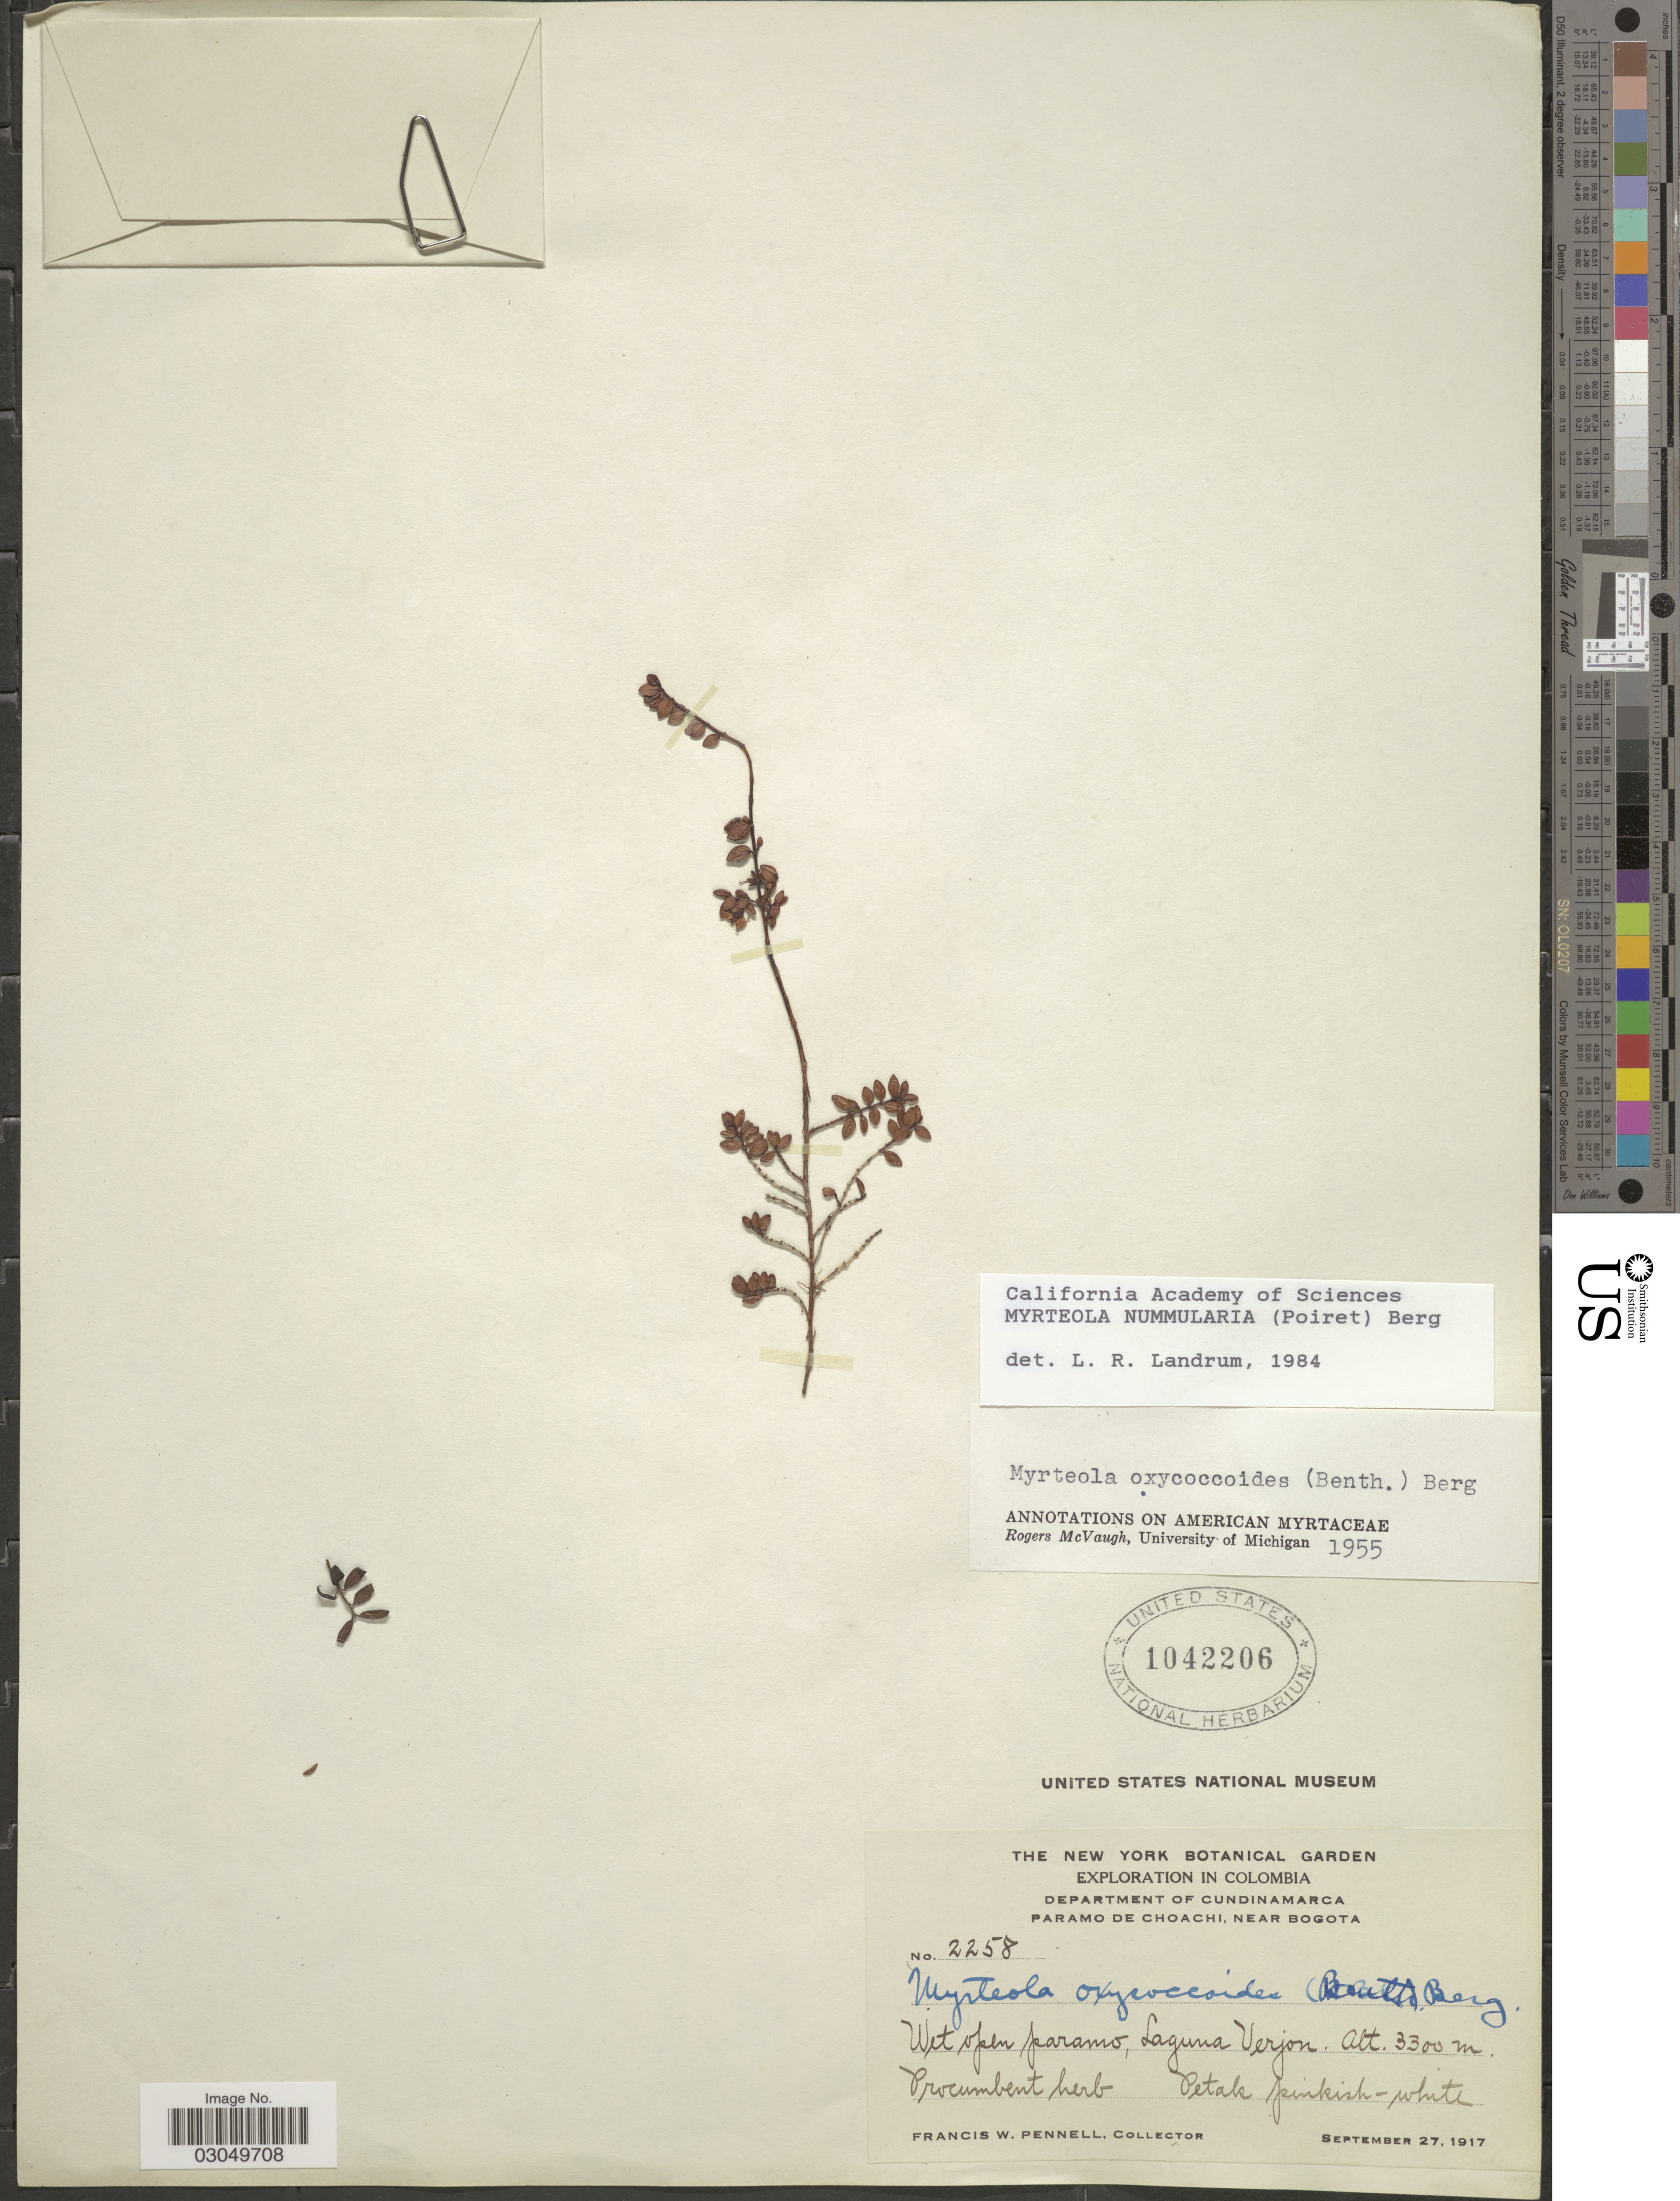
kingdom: Plantae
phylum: Tracheophyta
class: Magnoliopsida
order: Myrtales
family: Myrtaceae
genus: Myrteola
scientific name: Myrteola nummularia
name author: (Lam.) O. Berg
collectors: F. W. Pennell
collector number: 2258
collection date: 1917-09-27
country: Colombia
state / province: Cundinamarca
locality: Department of Cundinamarca. Paramo de Choachi, near Bogota. Laguna Verjon.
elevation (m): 3300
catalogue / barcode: US 1042206